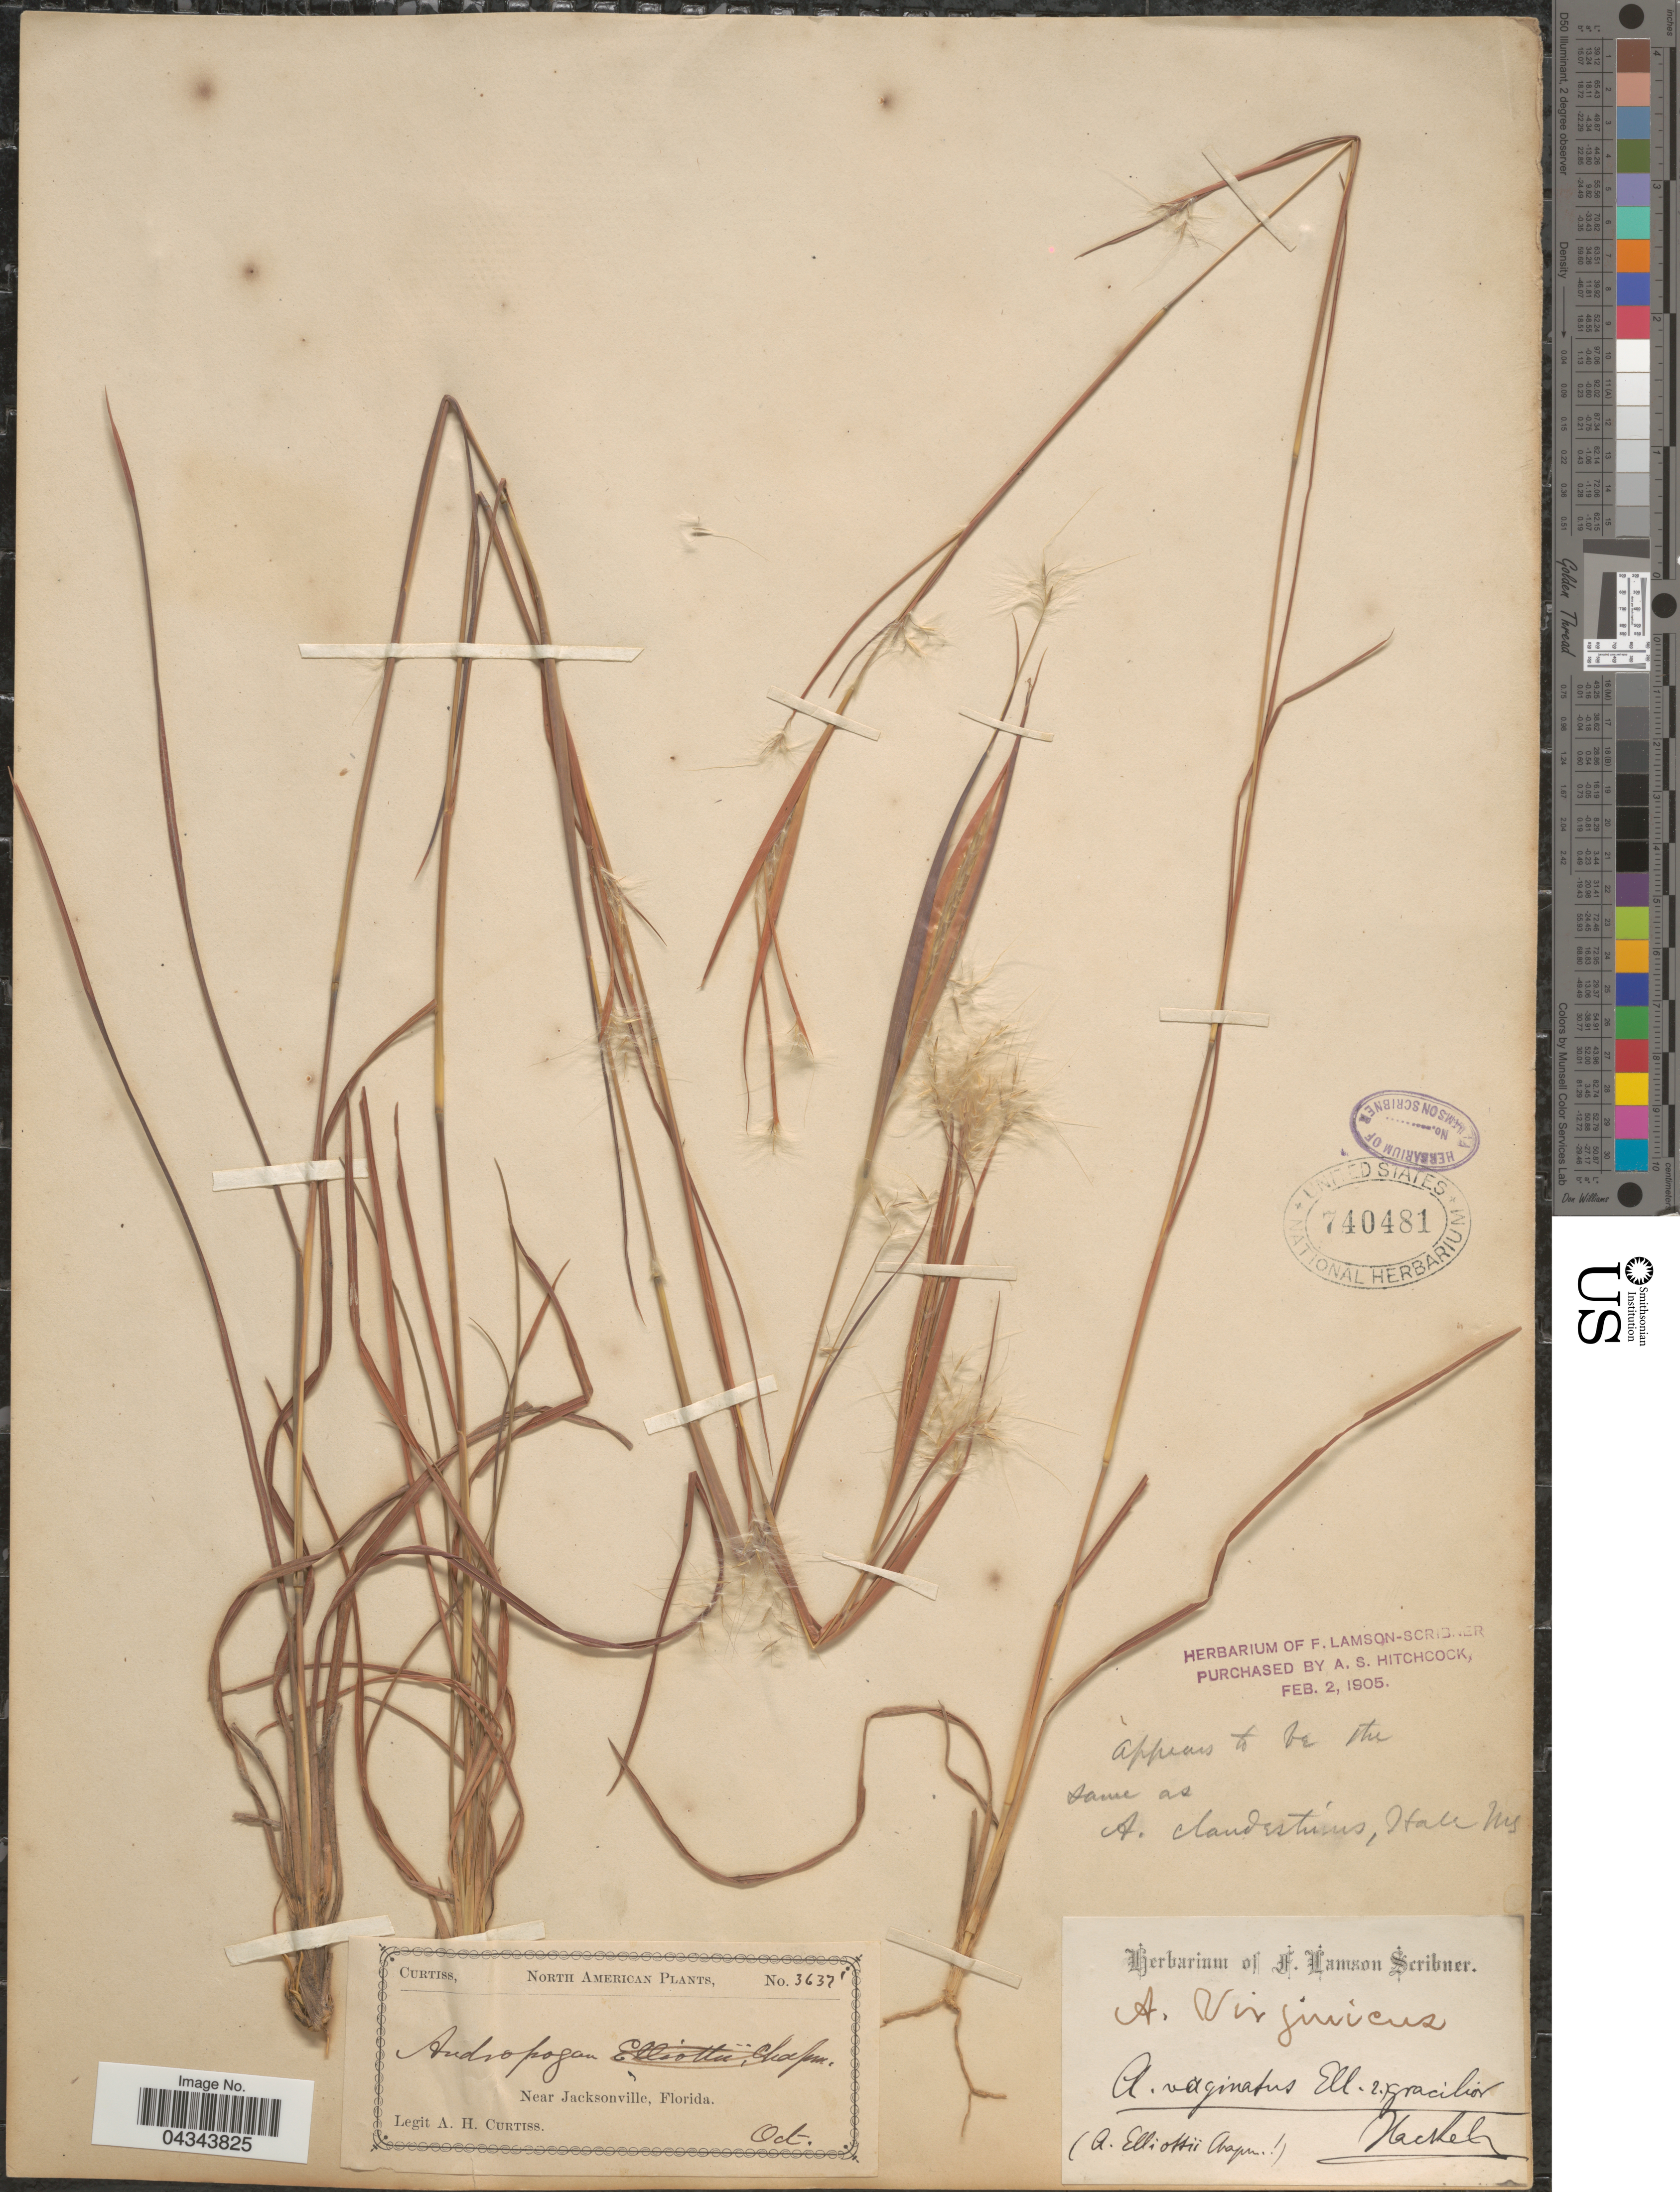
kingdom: Plantae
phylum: Tracheophyta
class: Liliopsida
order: Poales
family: Poaceae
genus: Andropogon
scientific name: Andropogon ternarius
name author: Michx.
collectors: A. H. Curtiss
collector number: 3637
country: United States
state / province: Florida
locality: Near Jacksonville.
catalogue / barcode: US 740481